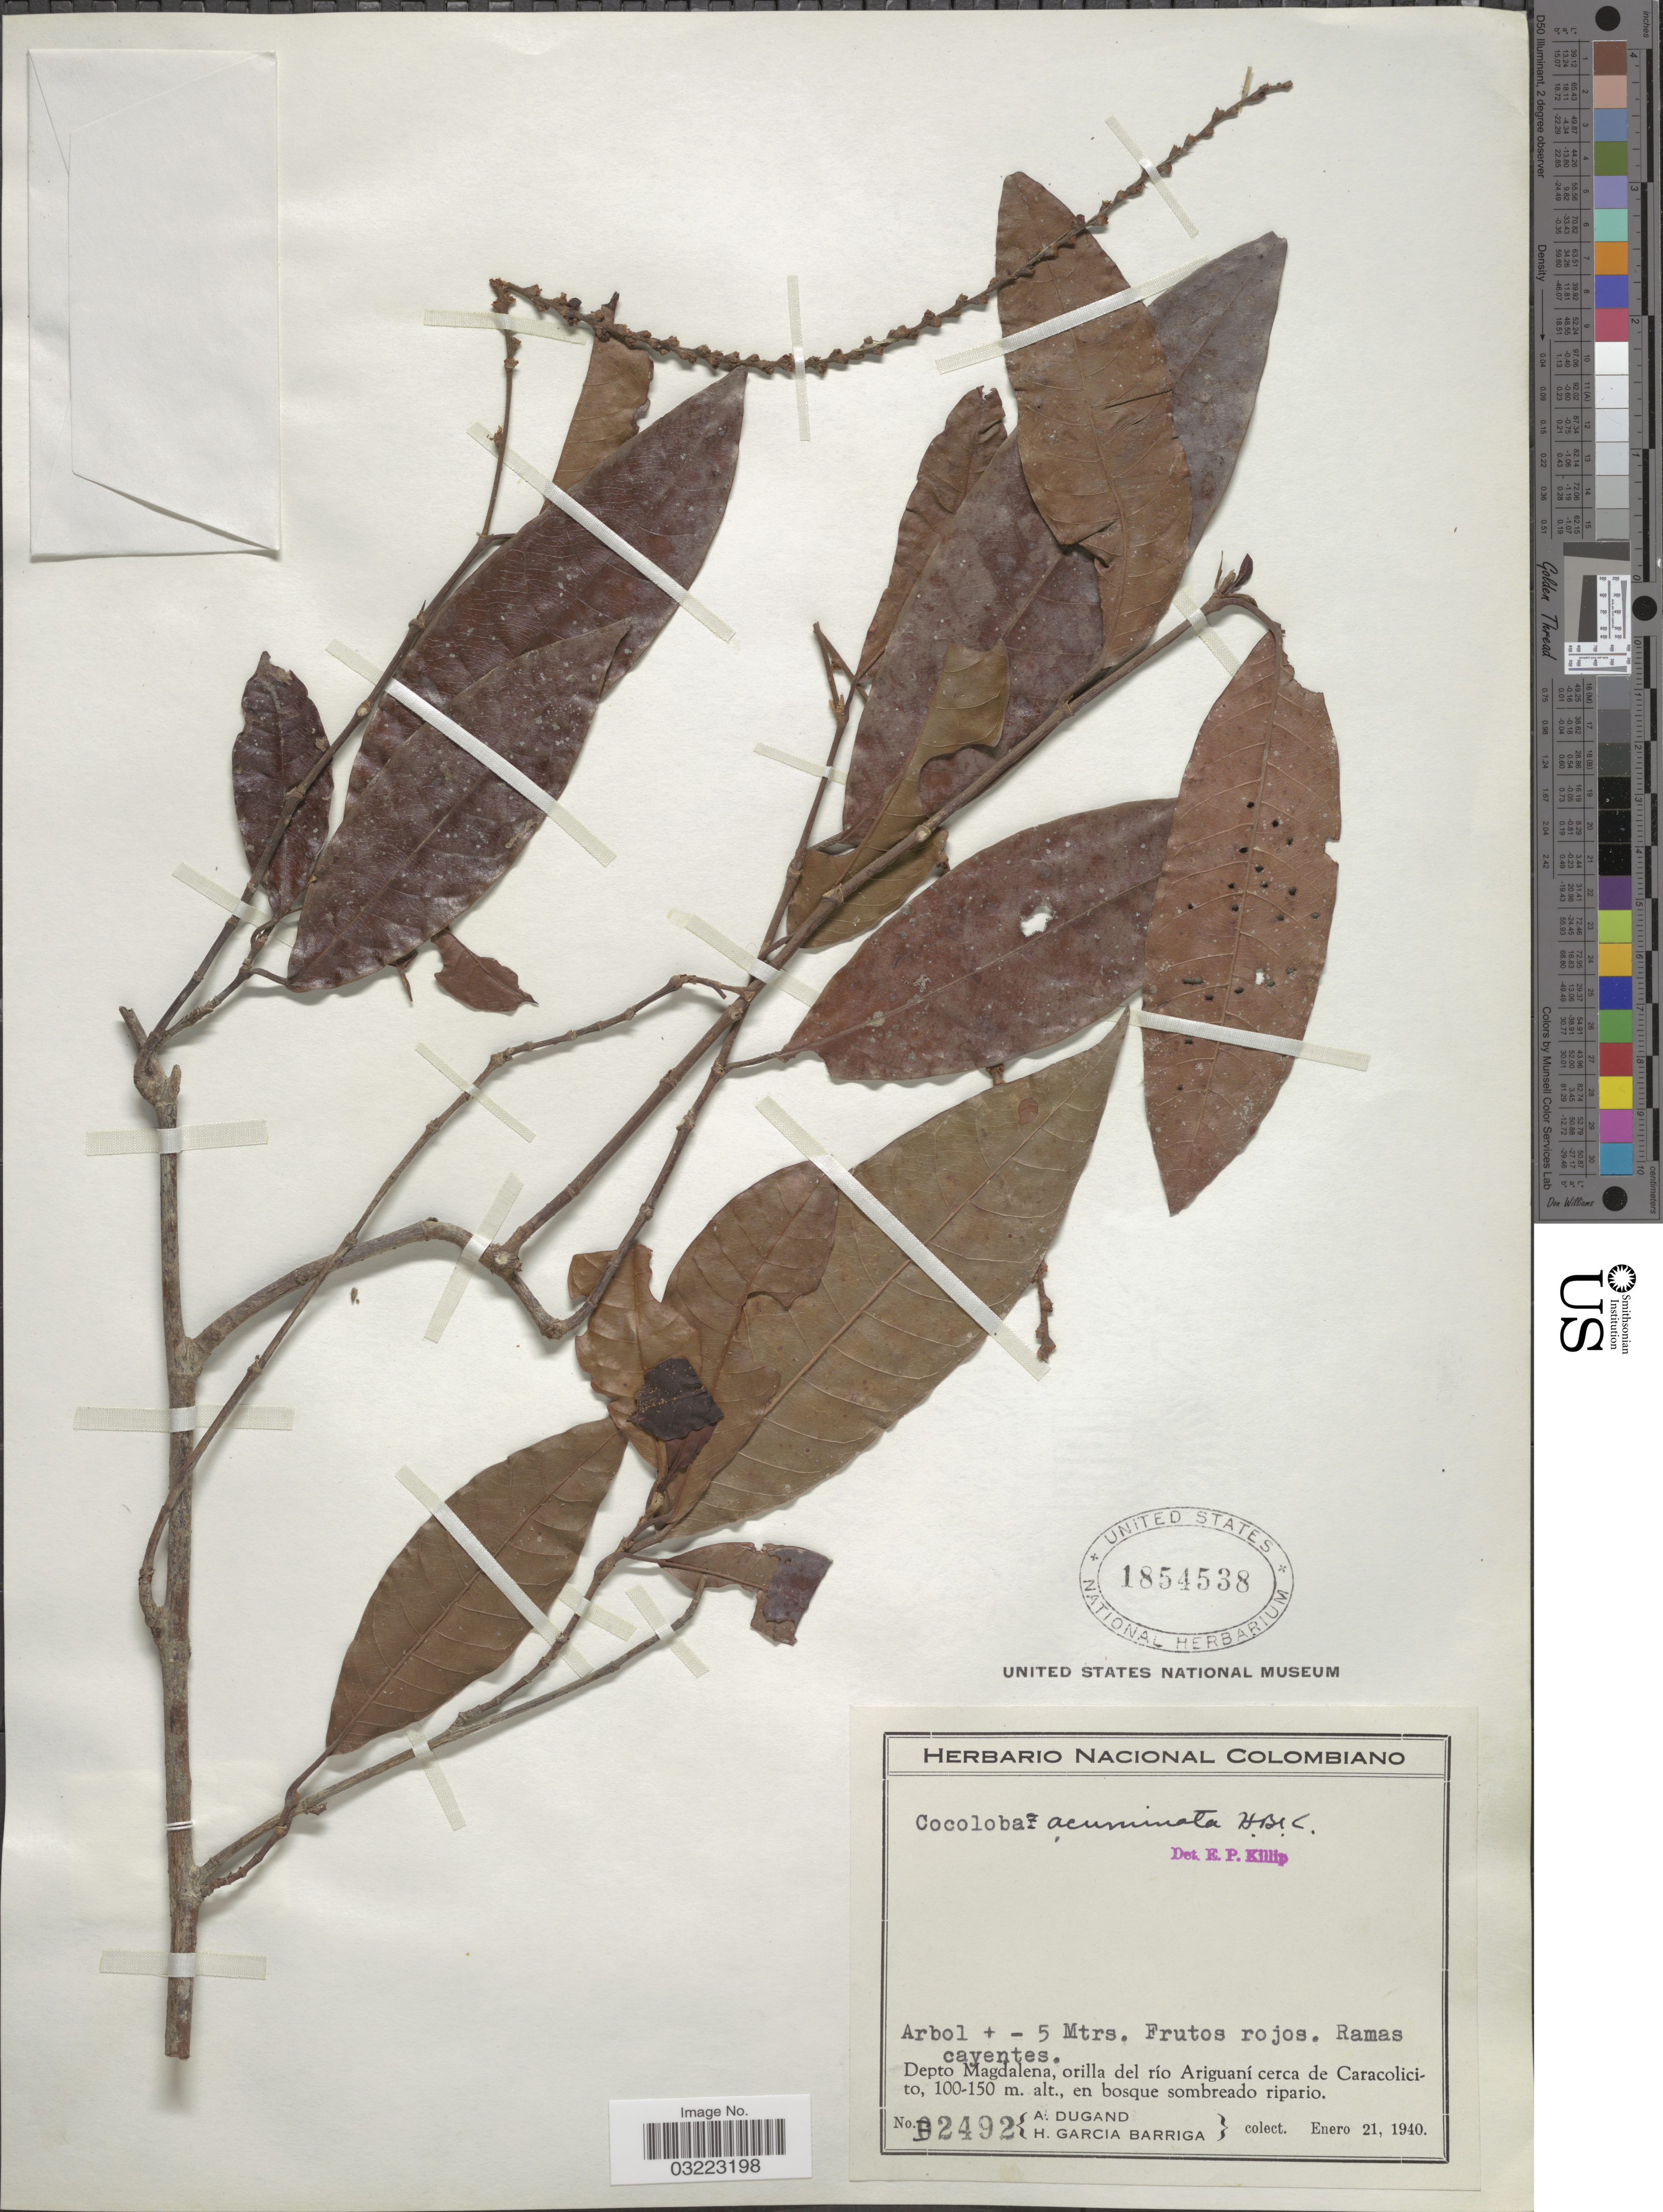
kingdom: Plantae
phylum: Tracheophyta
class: Magnoliopsida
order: Caryophyllales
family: Polygonaceae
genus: Coccoloba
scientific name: Coccoloba acuminata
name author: Kunth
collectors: A. Dugand & H. García Barriga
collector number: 2492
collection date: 1940-01-21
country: Colombia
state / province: Magdalena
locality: Depto Magdalena, orilla del río Ariguaní cerca de Caracolicito.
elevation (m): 100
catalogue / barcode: US 1854538